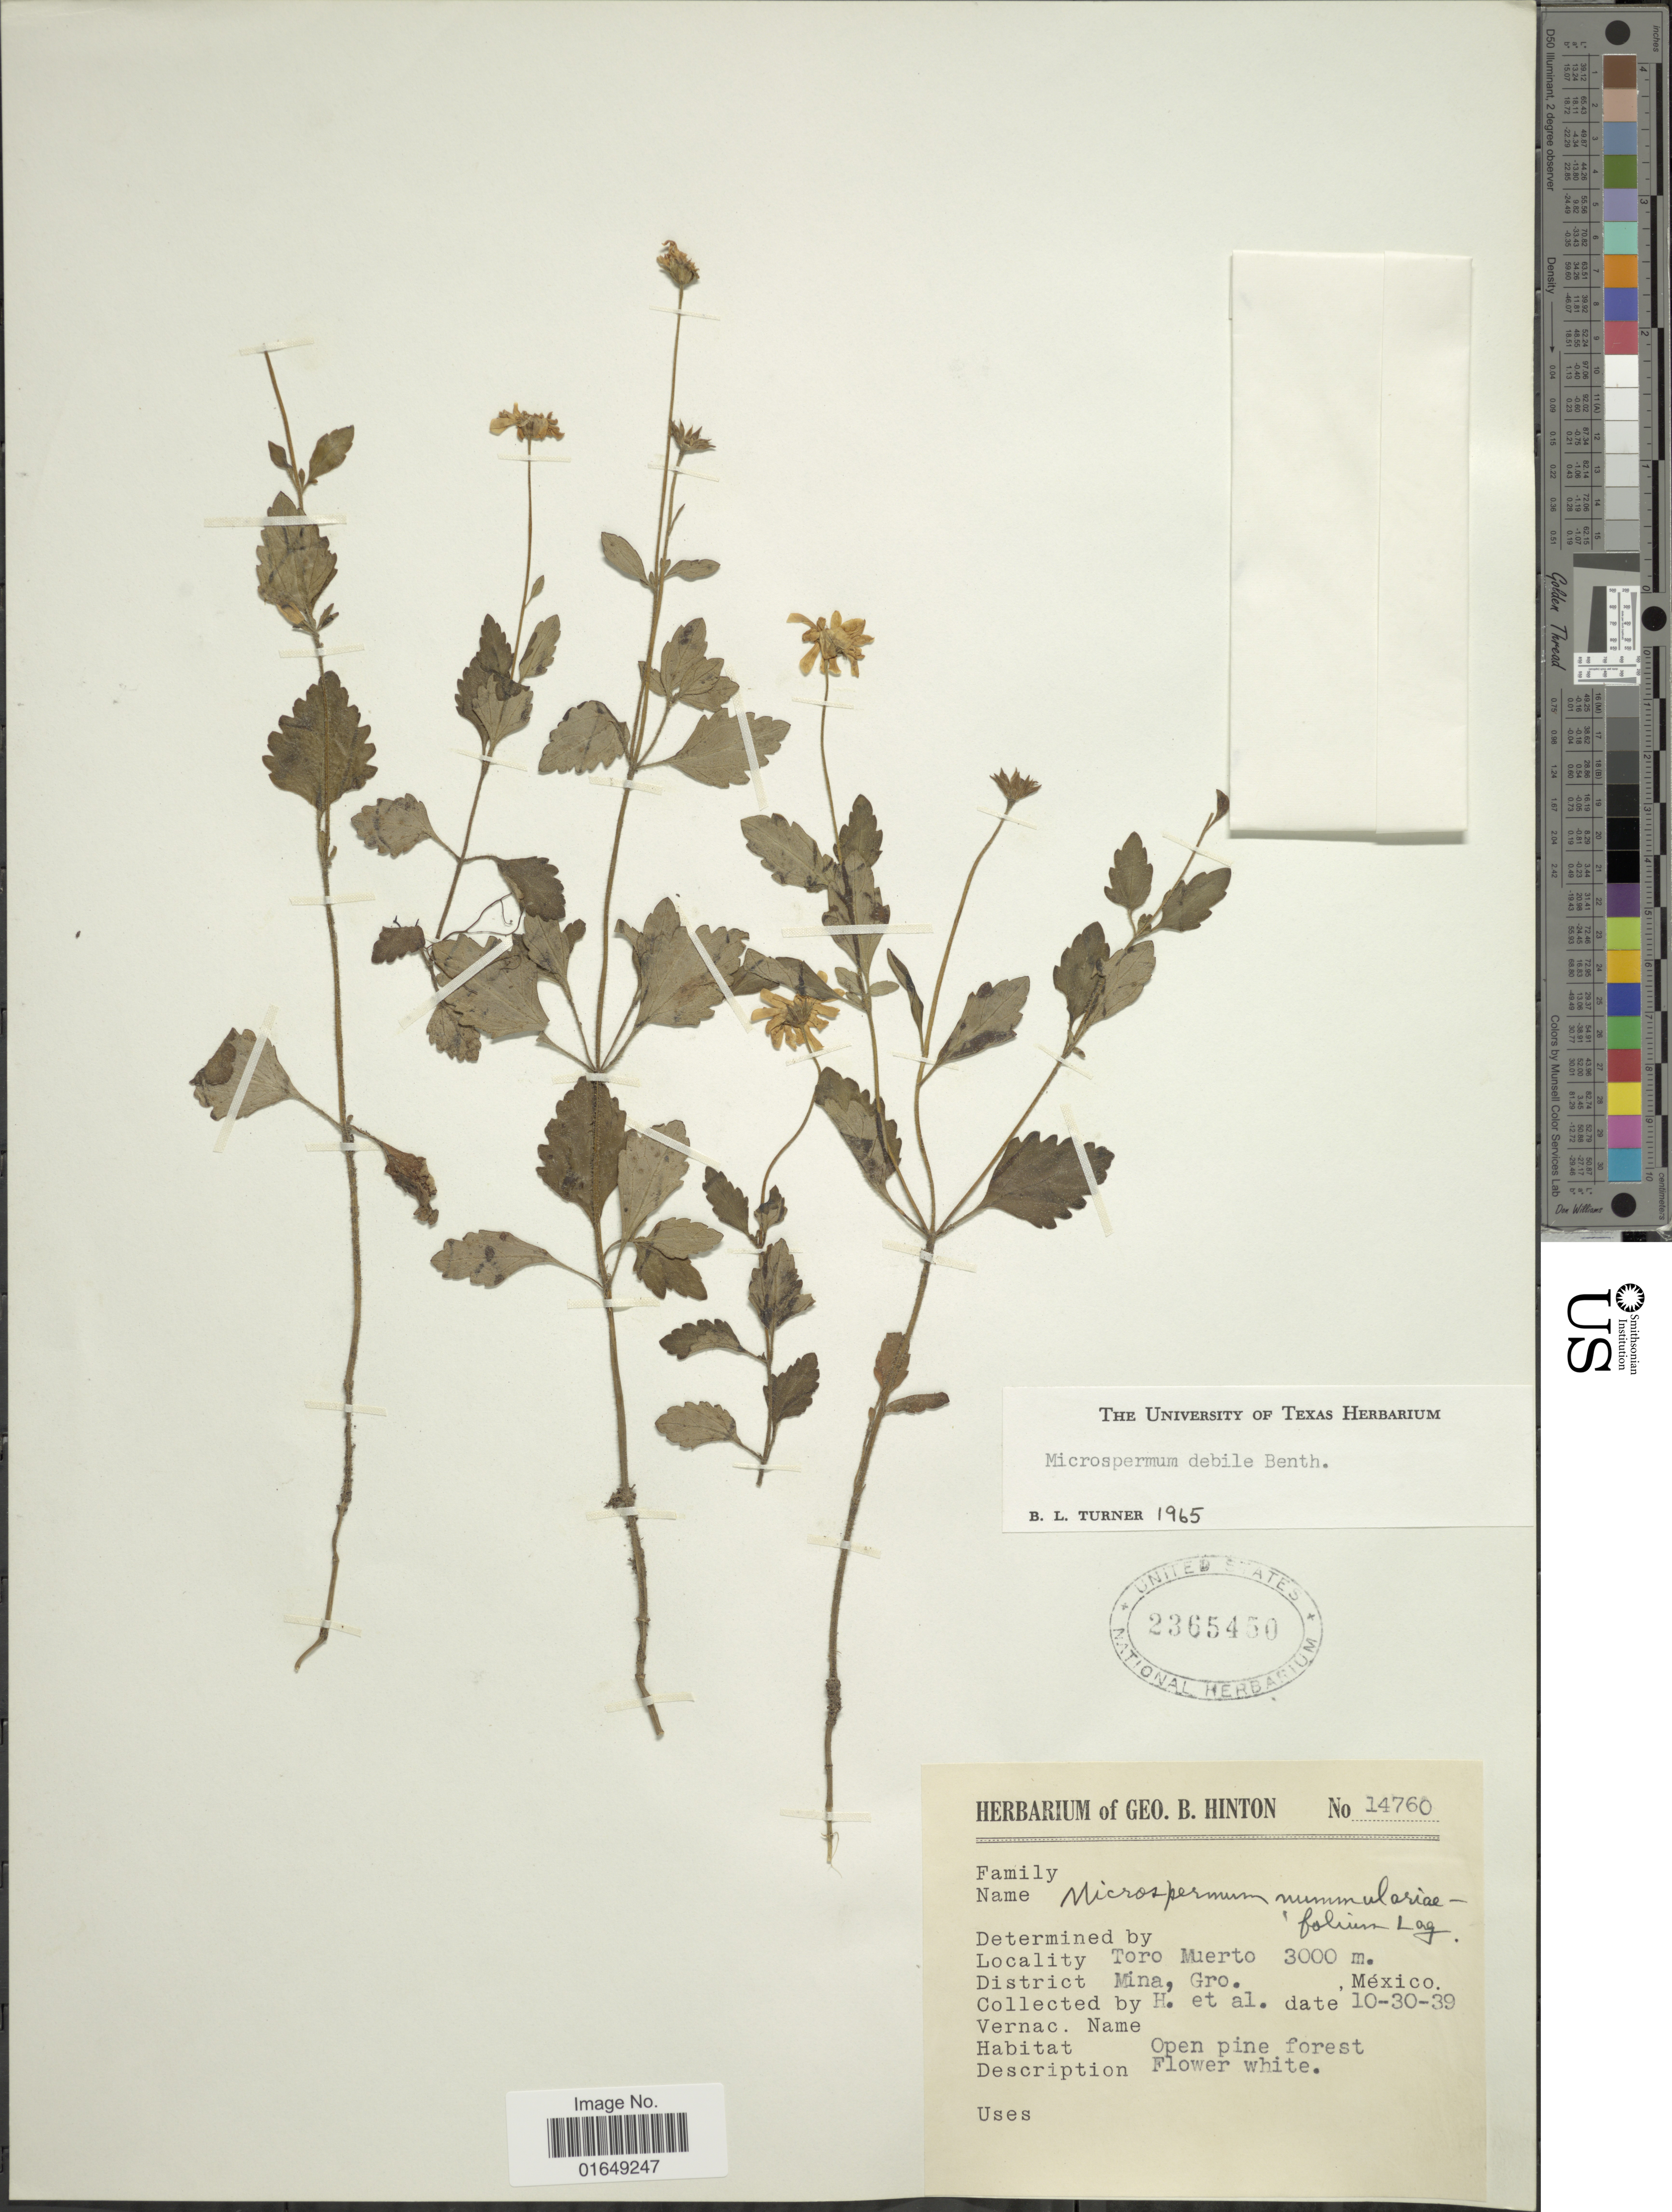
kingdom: Plantae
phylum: Tracheophyta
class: Magnoliopsida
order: Asterales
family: Asteraceae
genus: Microspermum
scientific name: Microspermum debile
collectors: G. B. Hinton & et al.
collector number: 14760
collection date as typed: Transcribed d/m/y: 30/10/39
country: Mexico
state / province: Guerrero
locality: Toro Muerto, Mina, Gro.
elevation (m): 3000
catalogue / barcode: US 2365450